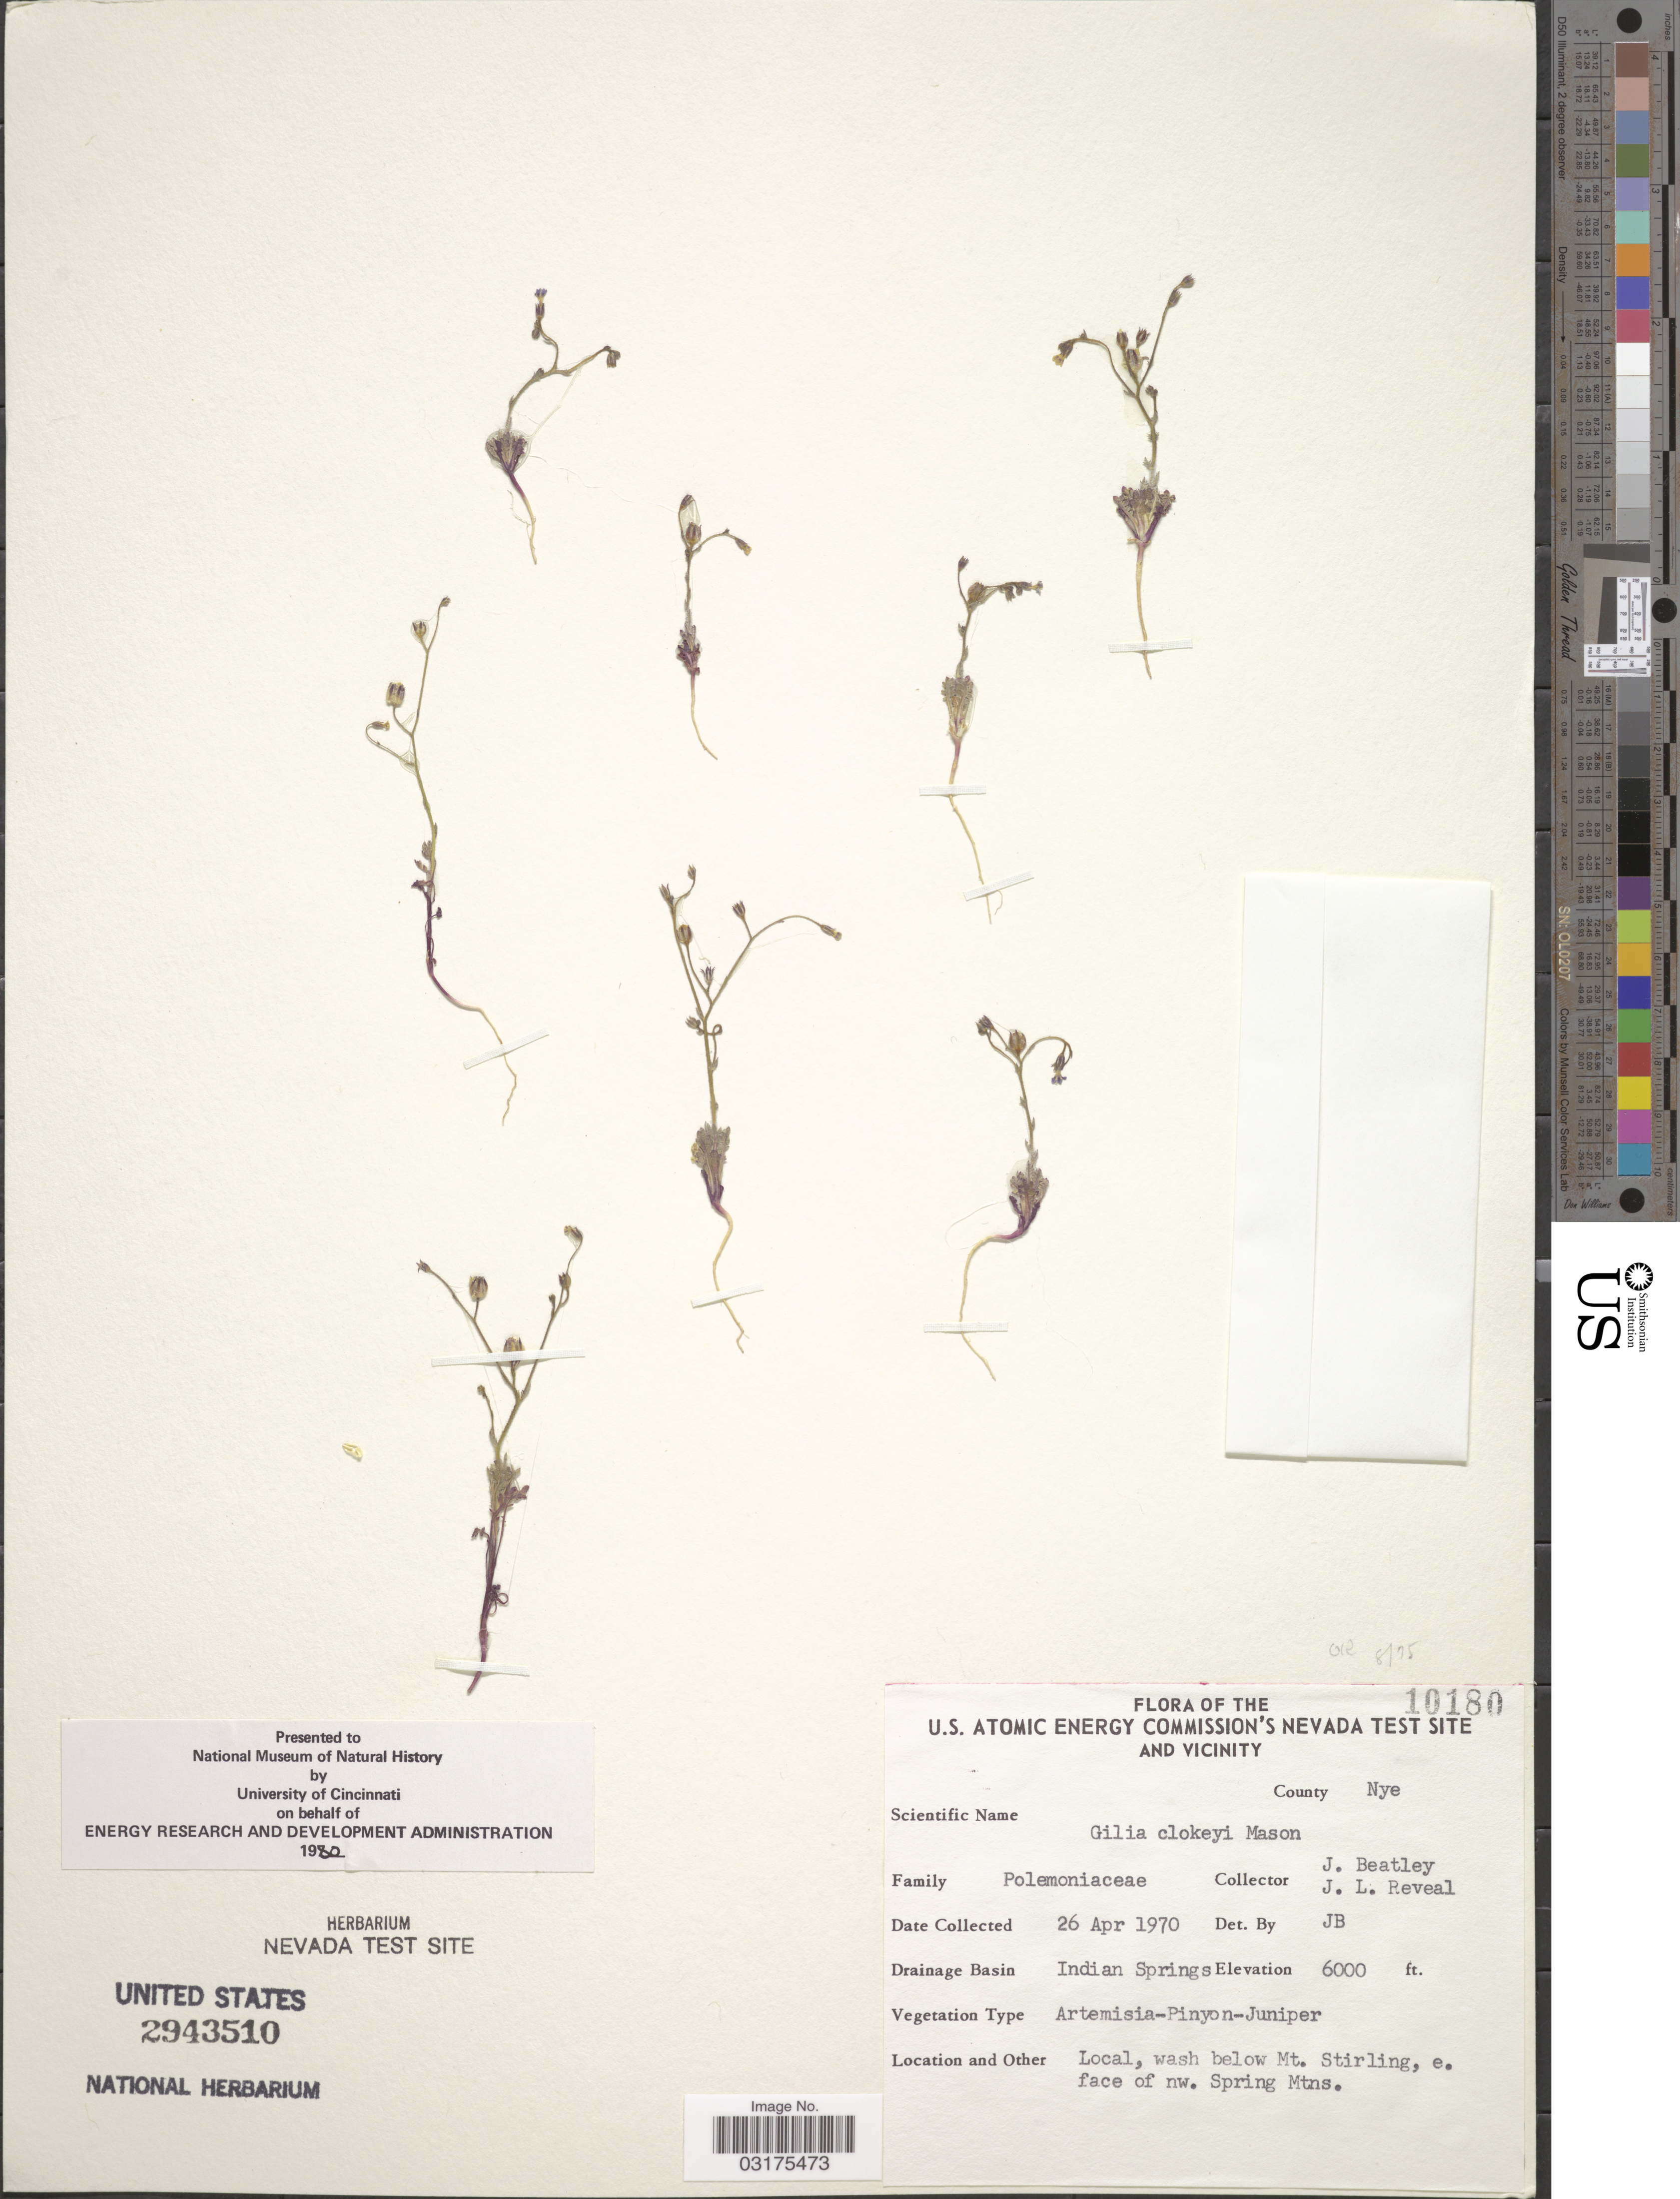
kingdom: Plantae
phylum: Tracheophyta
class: Magnoliopsida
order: Ericales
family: Polemoniaceae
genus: Gilia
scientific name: Gilia clokeyi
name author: H. Mason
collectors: J. C. Beatley & J. L. Reveal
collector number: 10180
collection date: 1970-04-26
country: United States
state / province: Nevada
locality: The U.S. Atomic Energy Commission's Nevada Test Site And Vicinity, County Nye, Drainage Basin Indian Springs, Local, wash below Mt. Stirling, e. face of nw. Spring Mtns.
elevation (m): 1829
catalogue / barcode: US 2943510